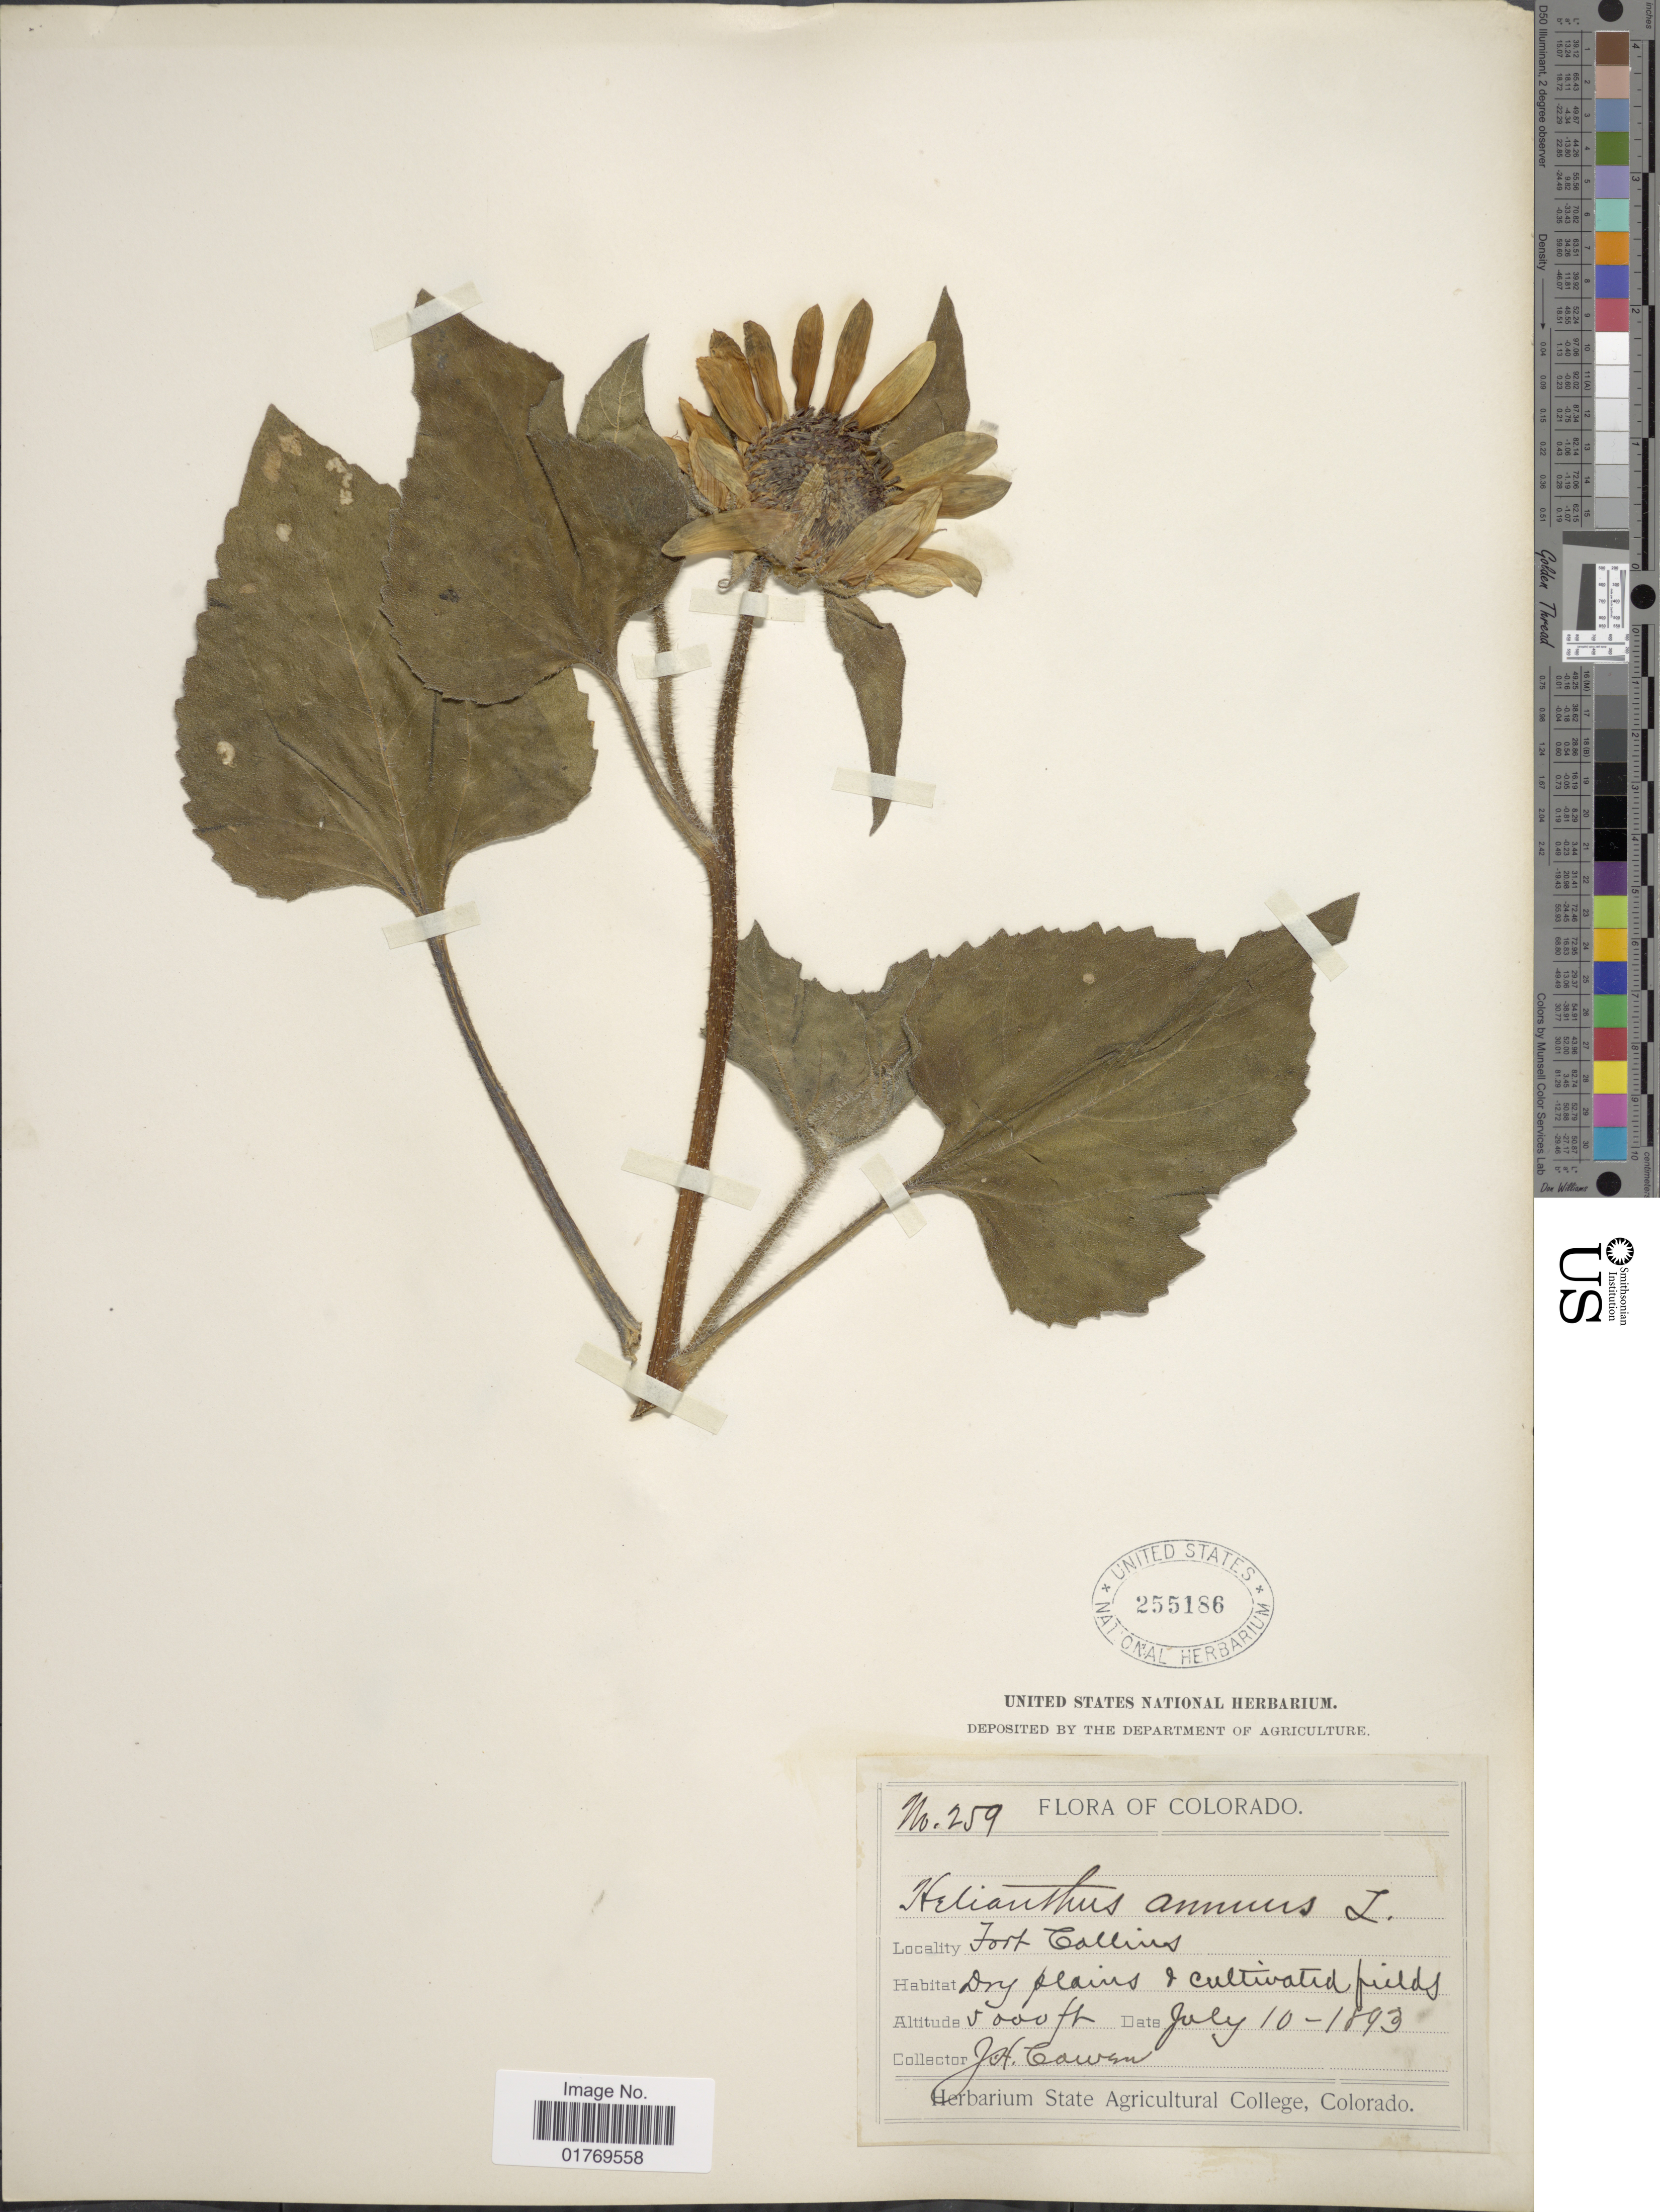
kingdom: Plantae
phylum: Tracheophyta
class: Magnoliopsida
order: Asterales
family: Asteraceae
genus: Helianthus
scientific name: Helianthus annuus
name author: L.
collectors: J. H. Cowen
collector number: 259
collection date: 1893-07-10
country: United States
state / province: Colorado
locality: Fort Callins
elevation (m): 1524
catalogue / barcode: US 255186